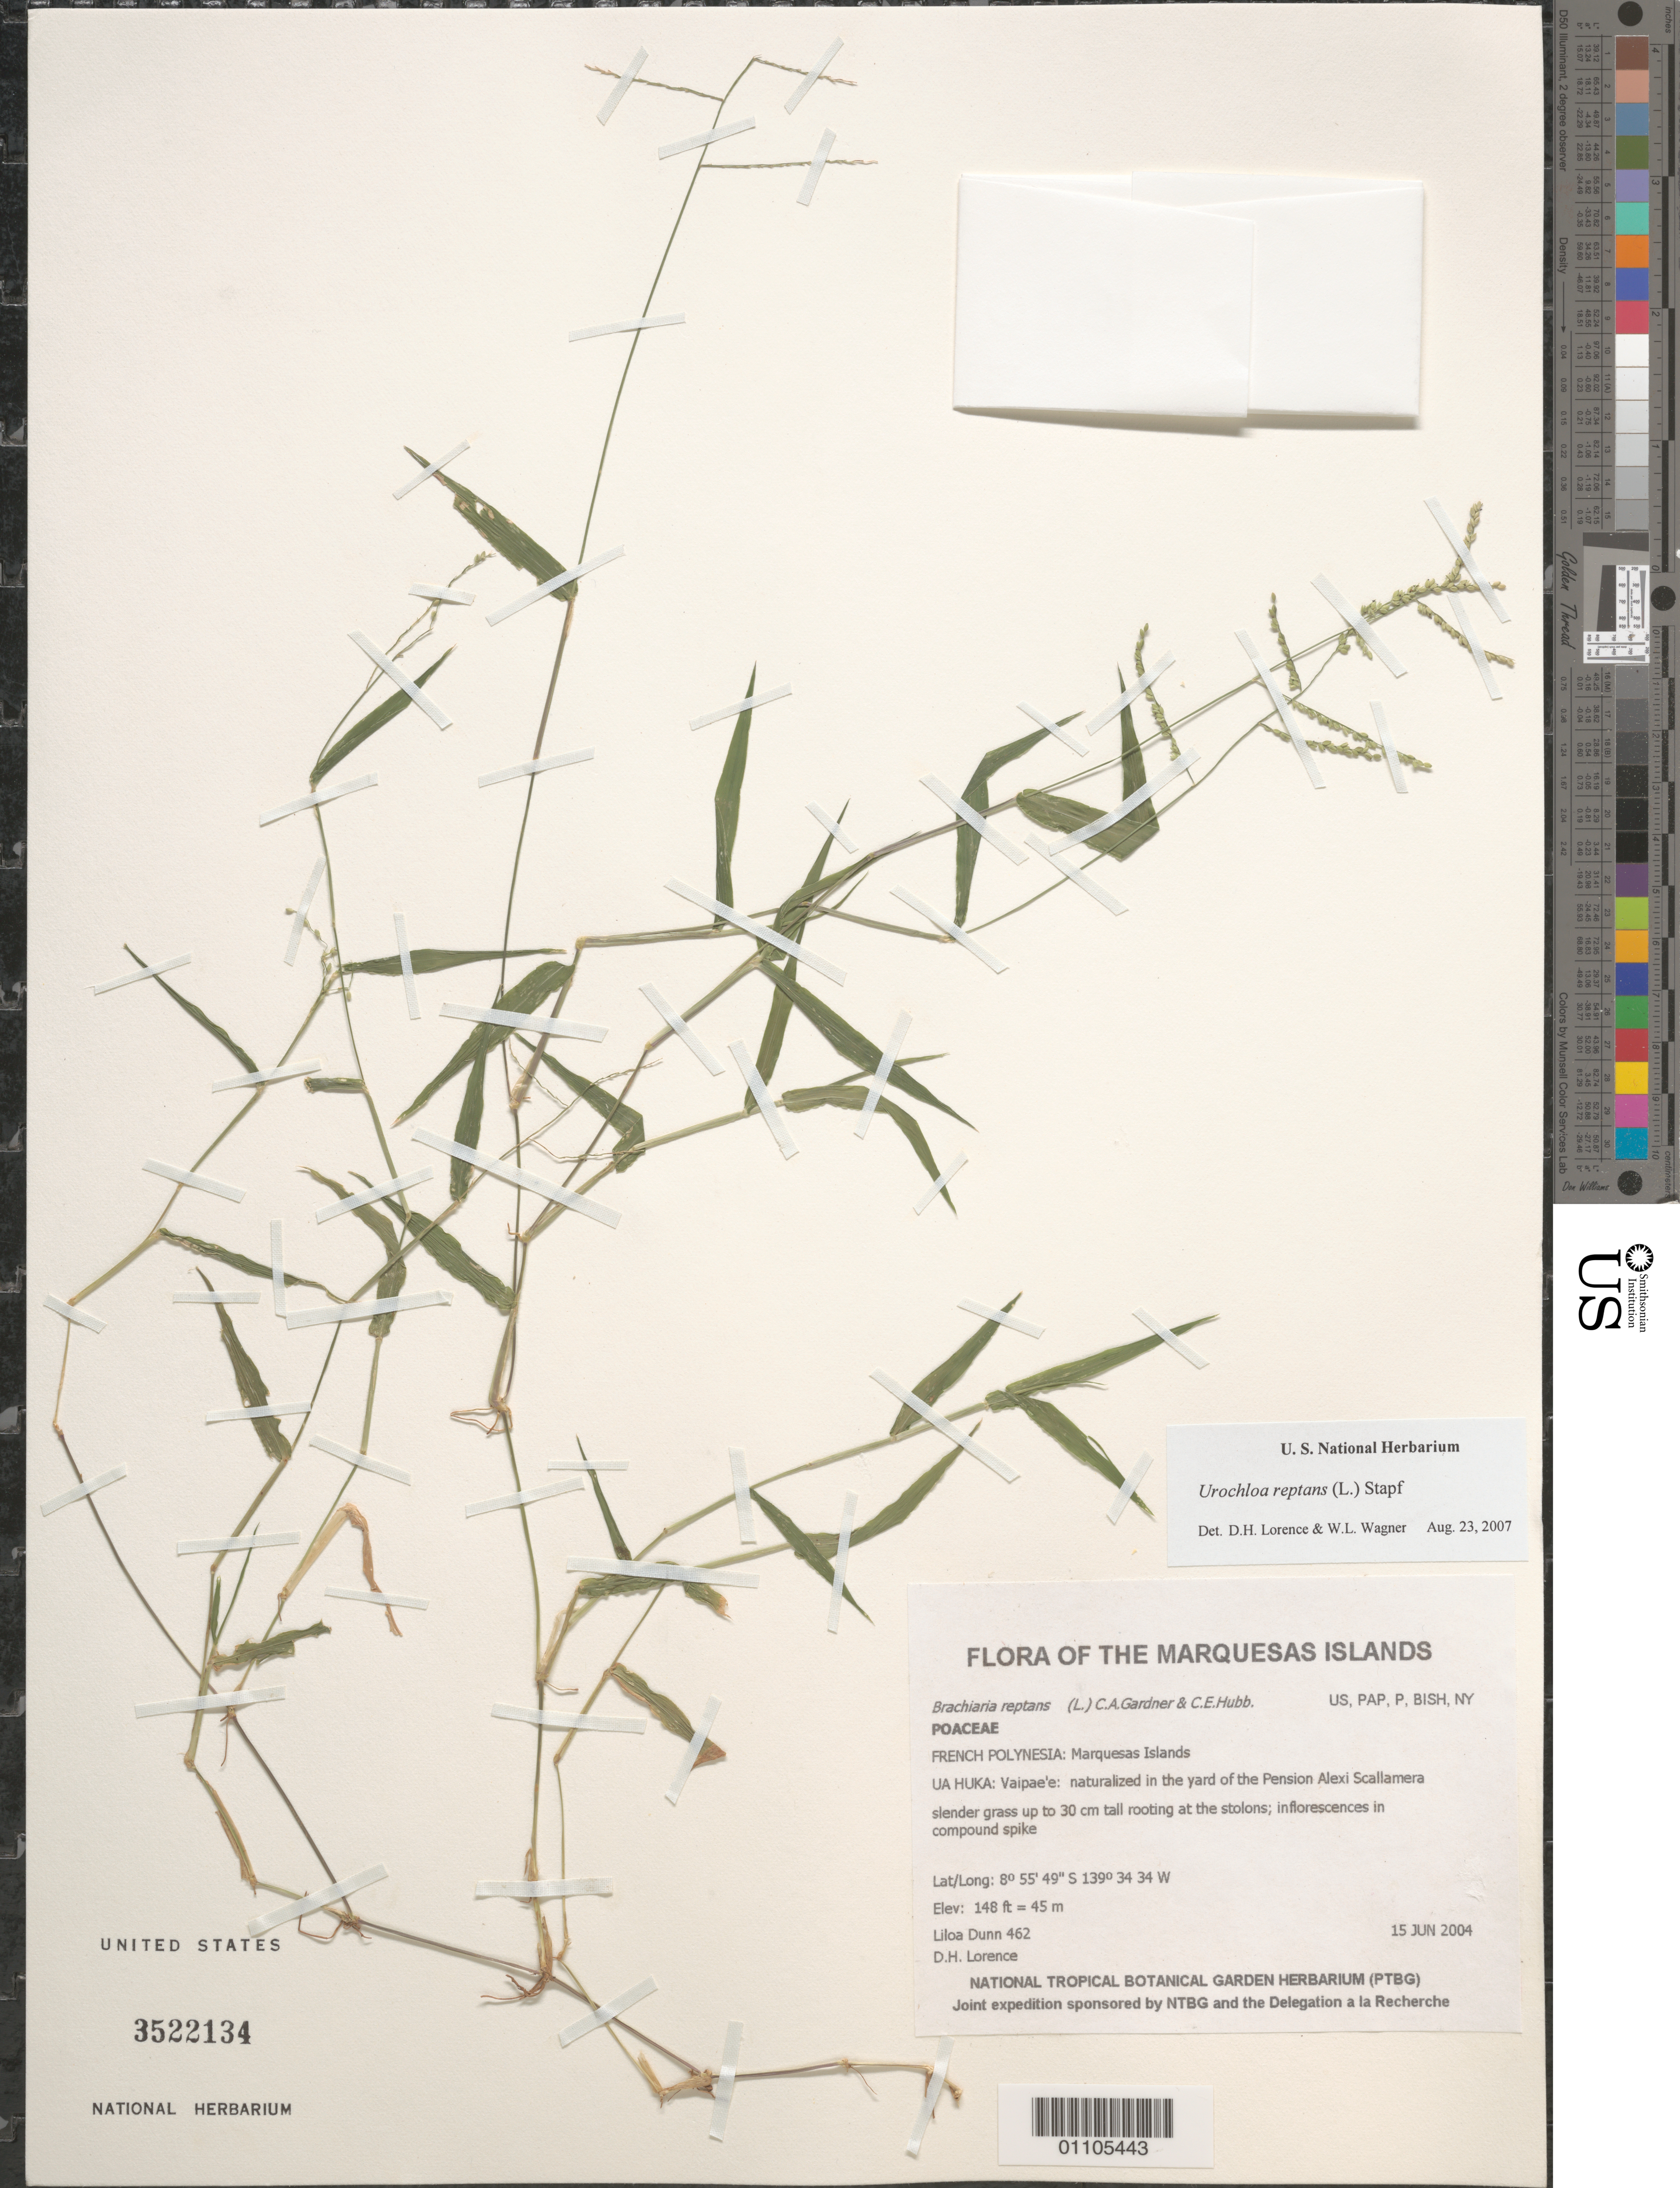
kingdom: Plantae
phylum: Tracheophyta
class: Liliopsida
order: Poales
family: Poaceae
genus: Urochloa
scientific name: Urochloa reptans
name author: (L.) Stapf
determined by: Lorence, David H.; Wagner, W. H.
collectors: L. Dunn & D. Lorence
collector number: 462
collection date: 2004-06-15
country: French Polynesia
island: Ua Huka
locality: Vaipae'e: naturalized in the yard of the Pension Alexi Scallamera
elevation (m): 45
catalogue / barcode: US 3522134